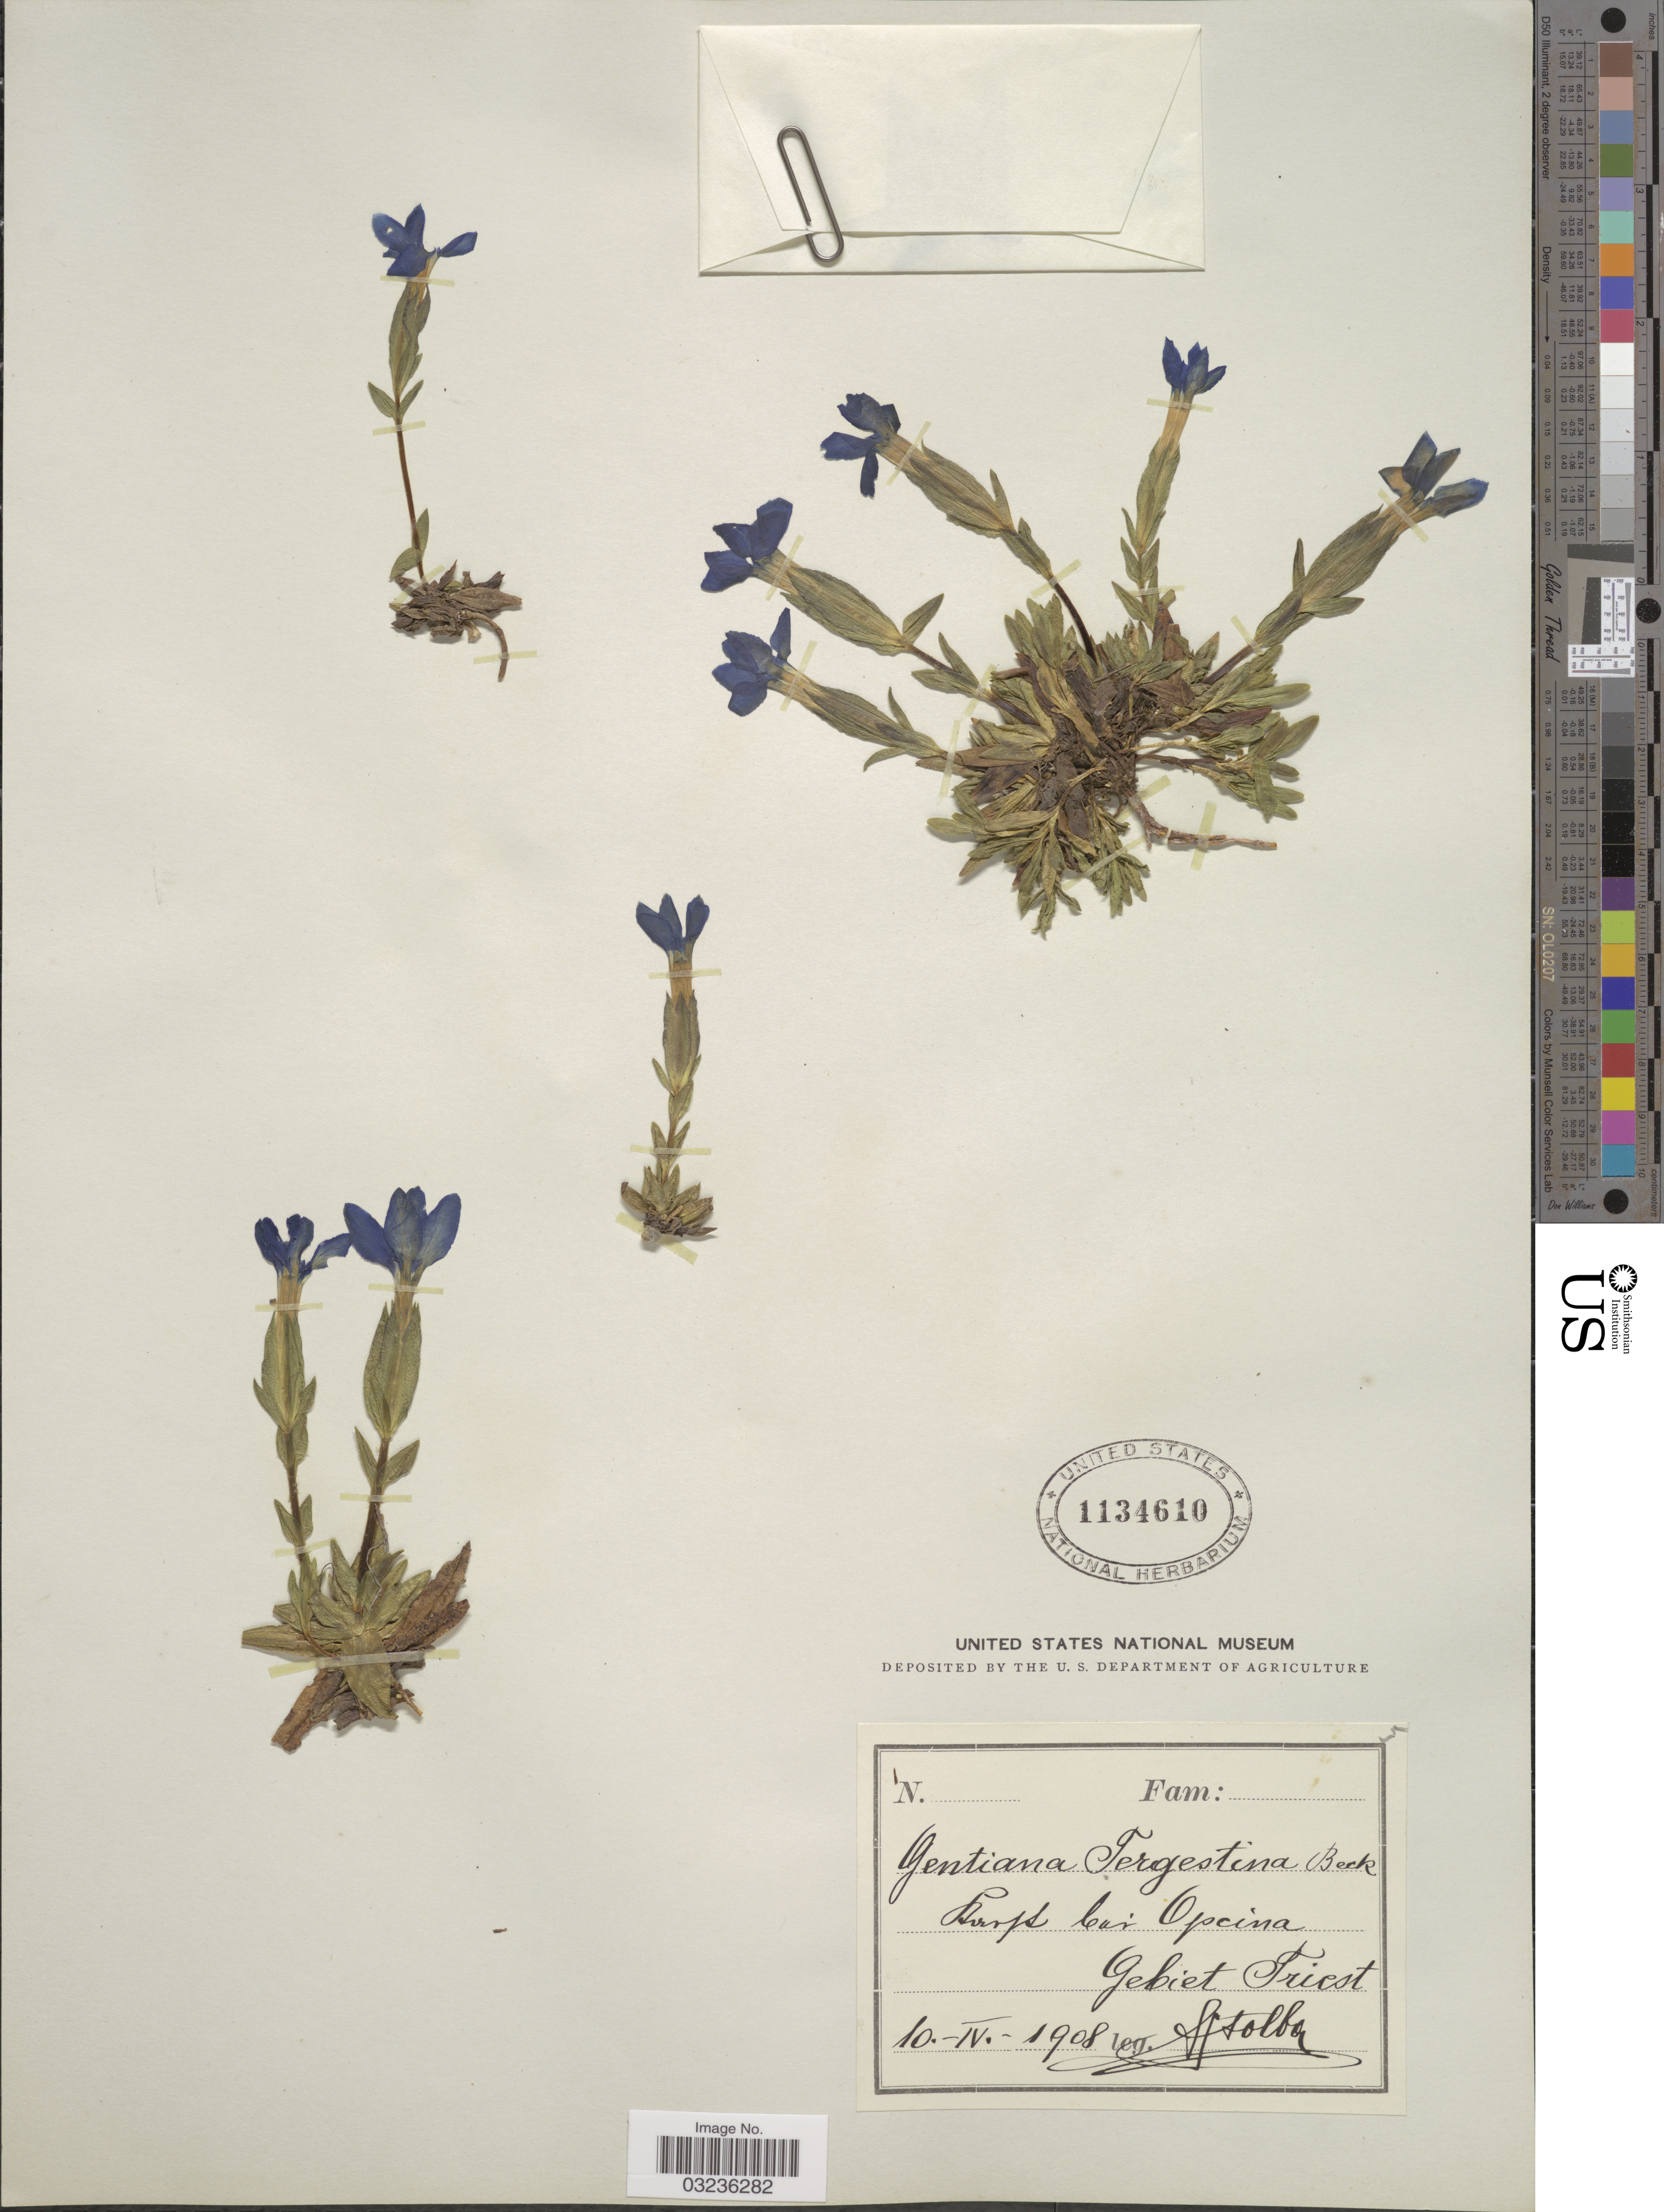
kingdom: Plantae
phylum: Tracheophyta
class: Magnoliopsida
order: Gentianales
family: Gentianaceae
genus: Gentiana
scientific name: Gentiana tergestina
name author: Beck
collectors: Stolba, F.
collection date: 1908-04-10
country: Italy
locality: [illegible text] bei Opcina. Gebiet Triest.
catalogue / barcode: US 1134610